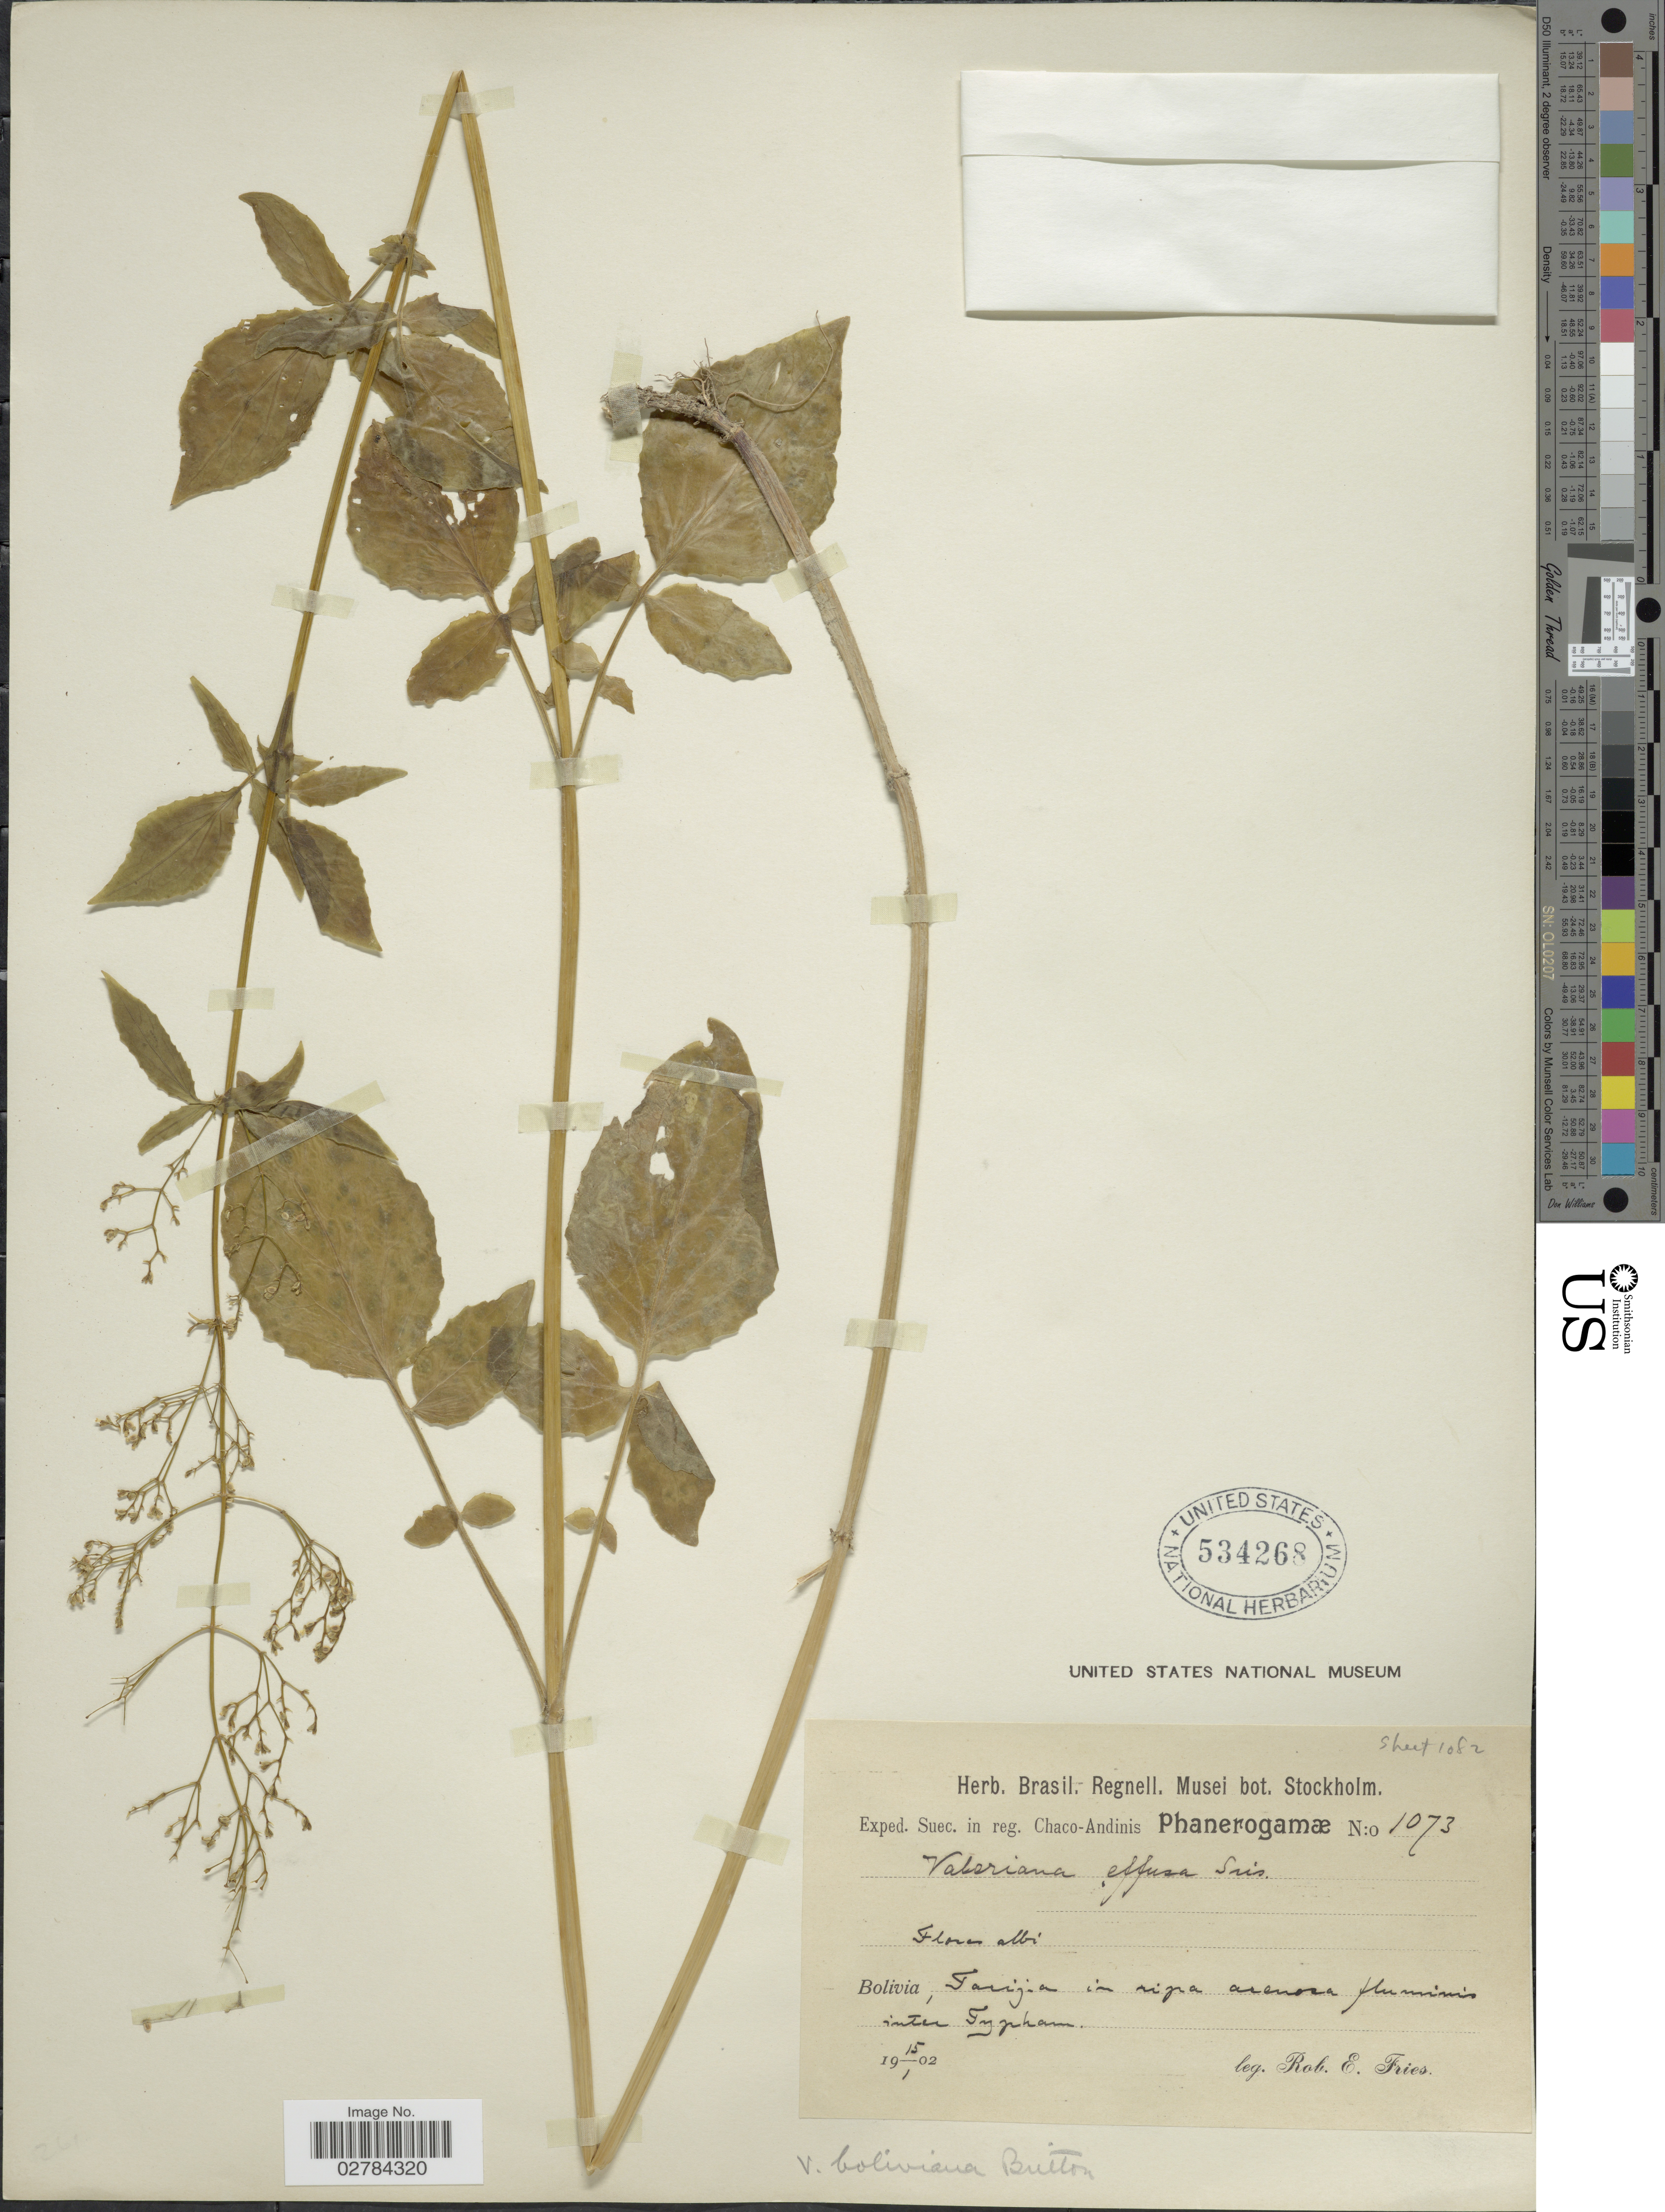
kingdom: Plantae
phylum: Tracheophyta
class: Magnoliopsida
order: Dipsacales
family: Caprifoliaceae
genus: Valeriana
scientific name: Valeriana boliviana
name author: Britton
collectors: R. E. Fries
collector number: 1073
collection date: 1902-01-15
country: Bolivia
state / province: Tarija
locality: Tarija, in nigra arenosis fluminis inter Typham.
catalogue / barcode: US 534268